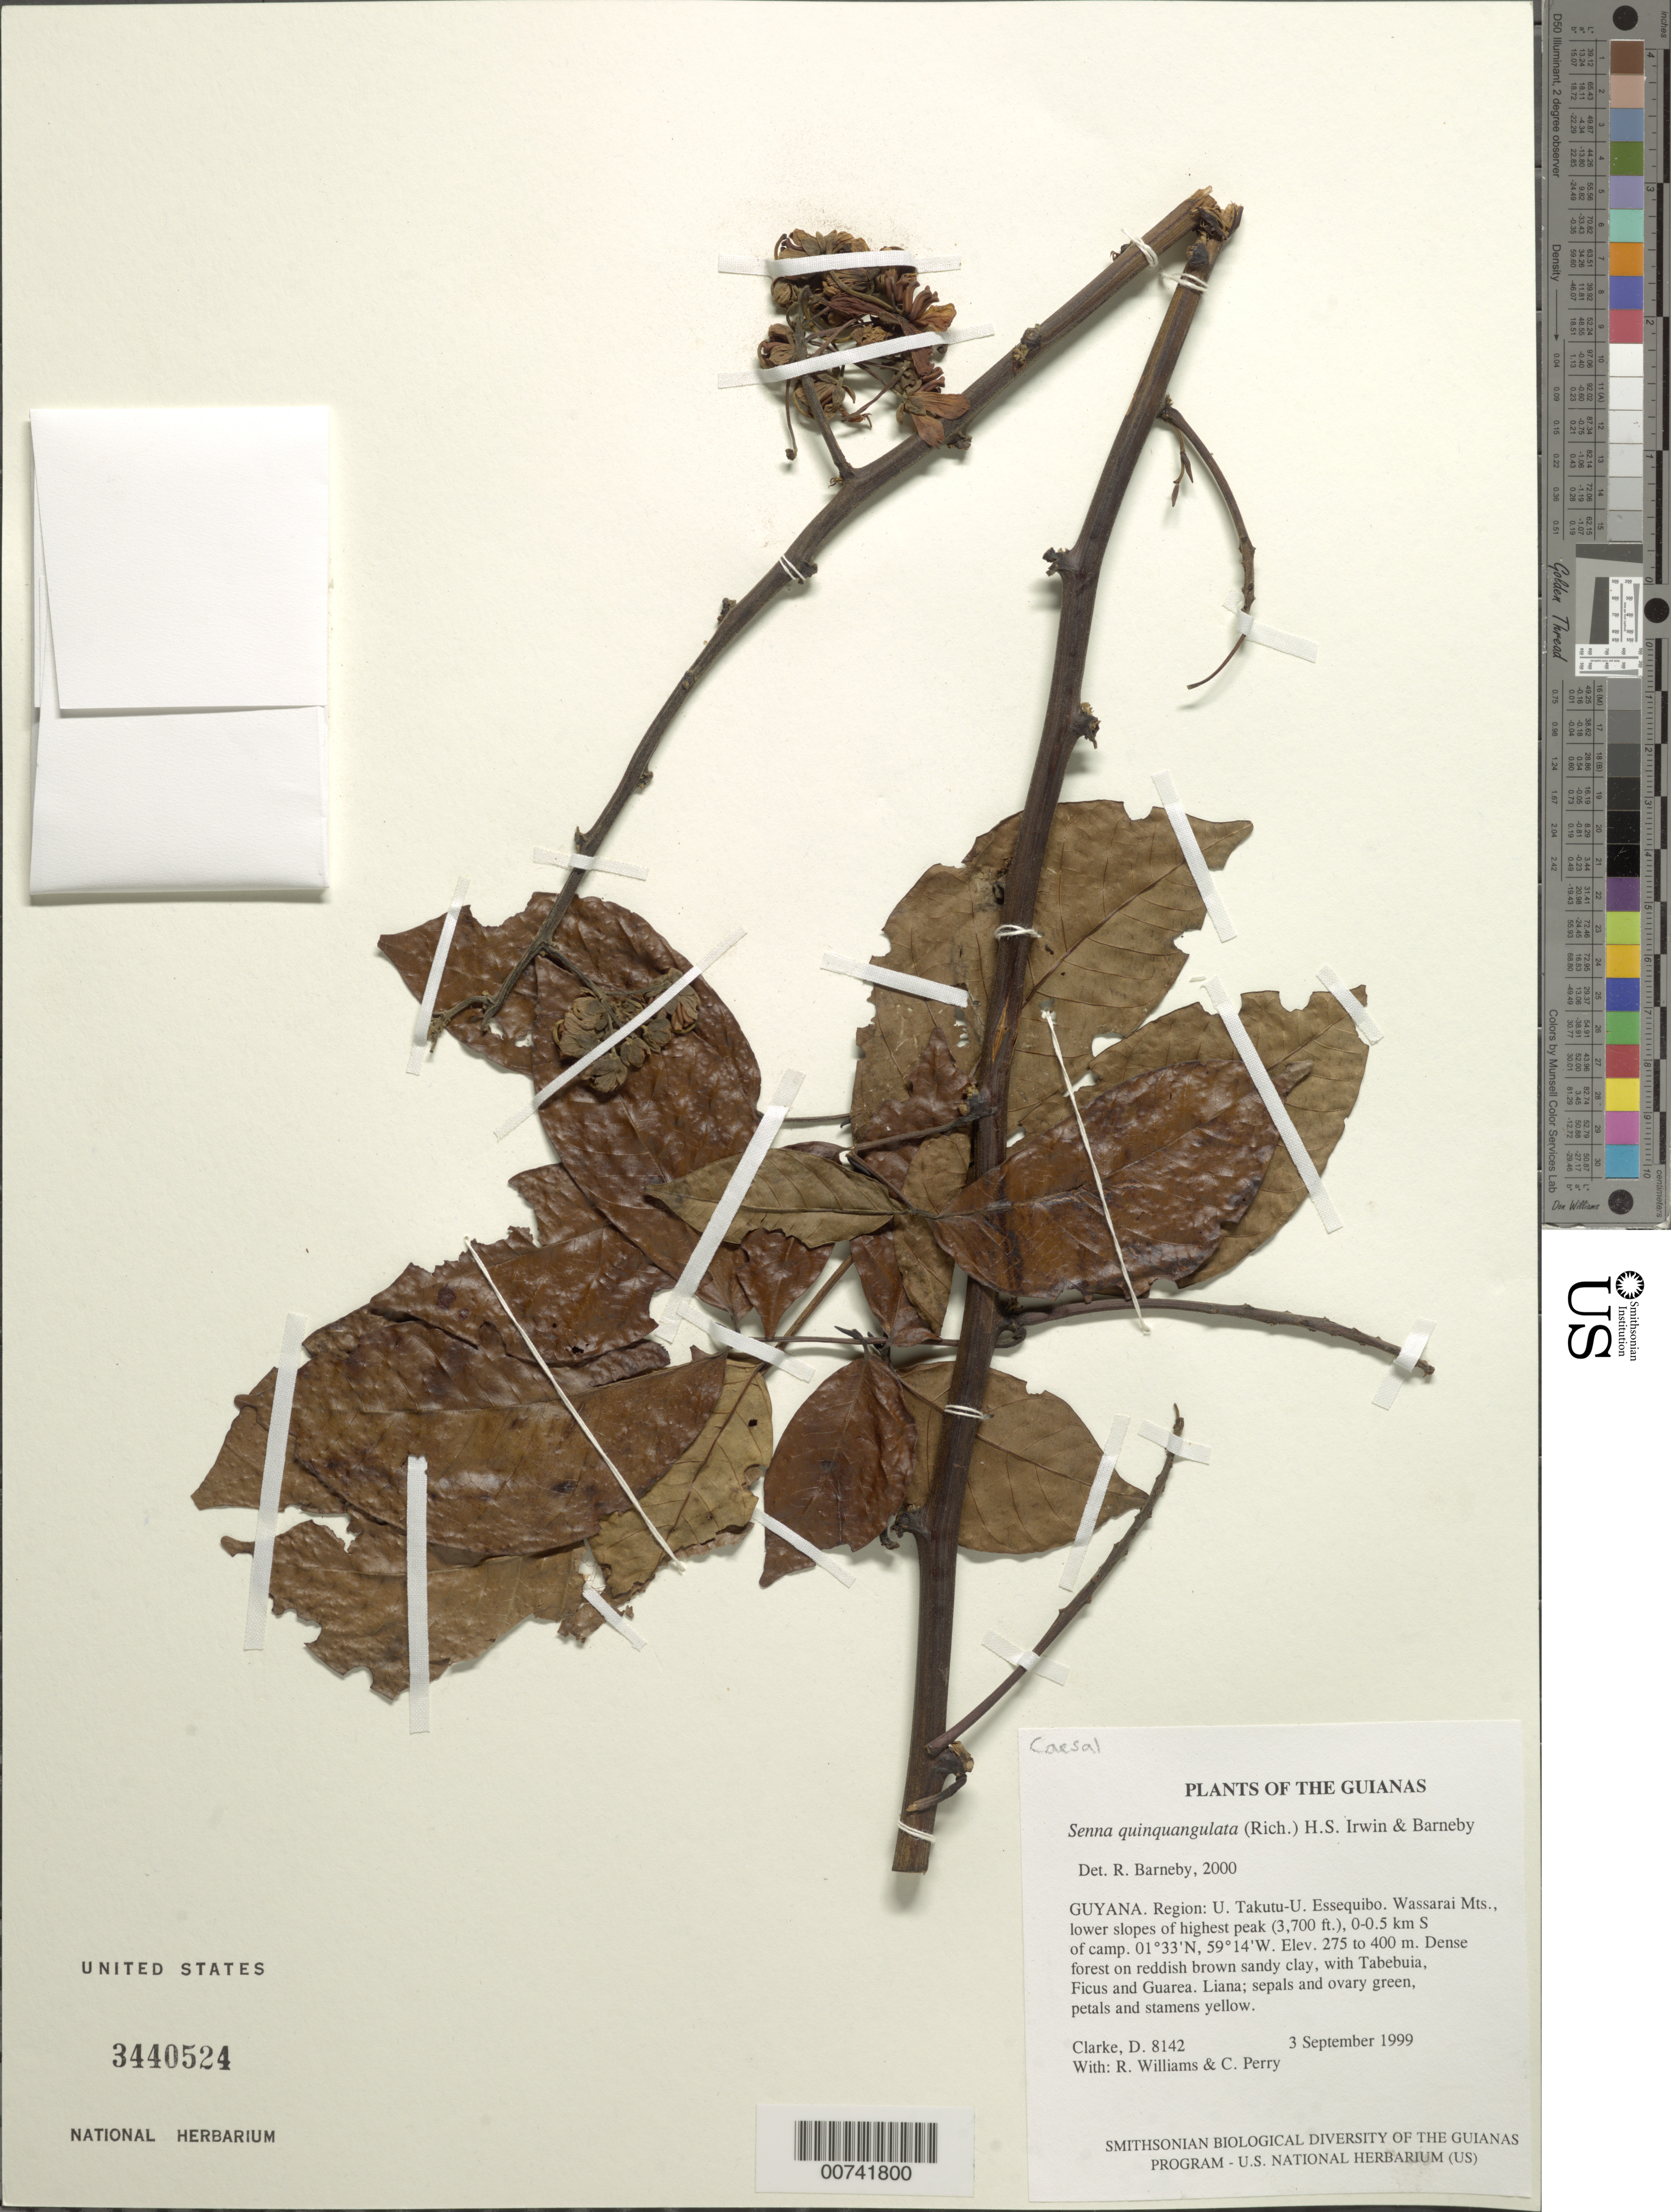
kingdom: Plantae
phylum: Tracheophyta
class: Magnoliopsida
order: Fabales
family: Fabaceae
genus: Senna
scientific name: Senna quinquangulata var. quinquangulata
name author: H.S. Irwin & Barneby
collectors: H. D. Clarke, R. Williams & C. Perry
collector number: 8142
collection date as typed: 3 September 1999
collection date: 1999-09-03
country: Guyana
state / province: U. Takutu-U. Essequibo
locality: Wassarai Mts., lower slopes of highest peak (3,700 ft.), 0-0.5 km S of camp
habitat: Dense forest on reddish brown sandy clay, with Tabebuia, Ficus and Guarea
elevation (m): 275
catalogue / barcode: US 3440524